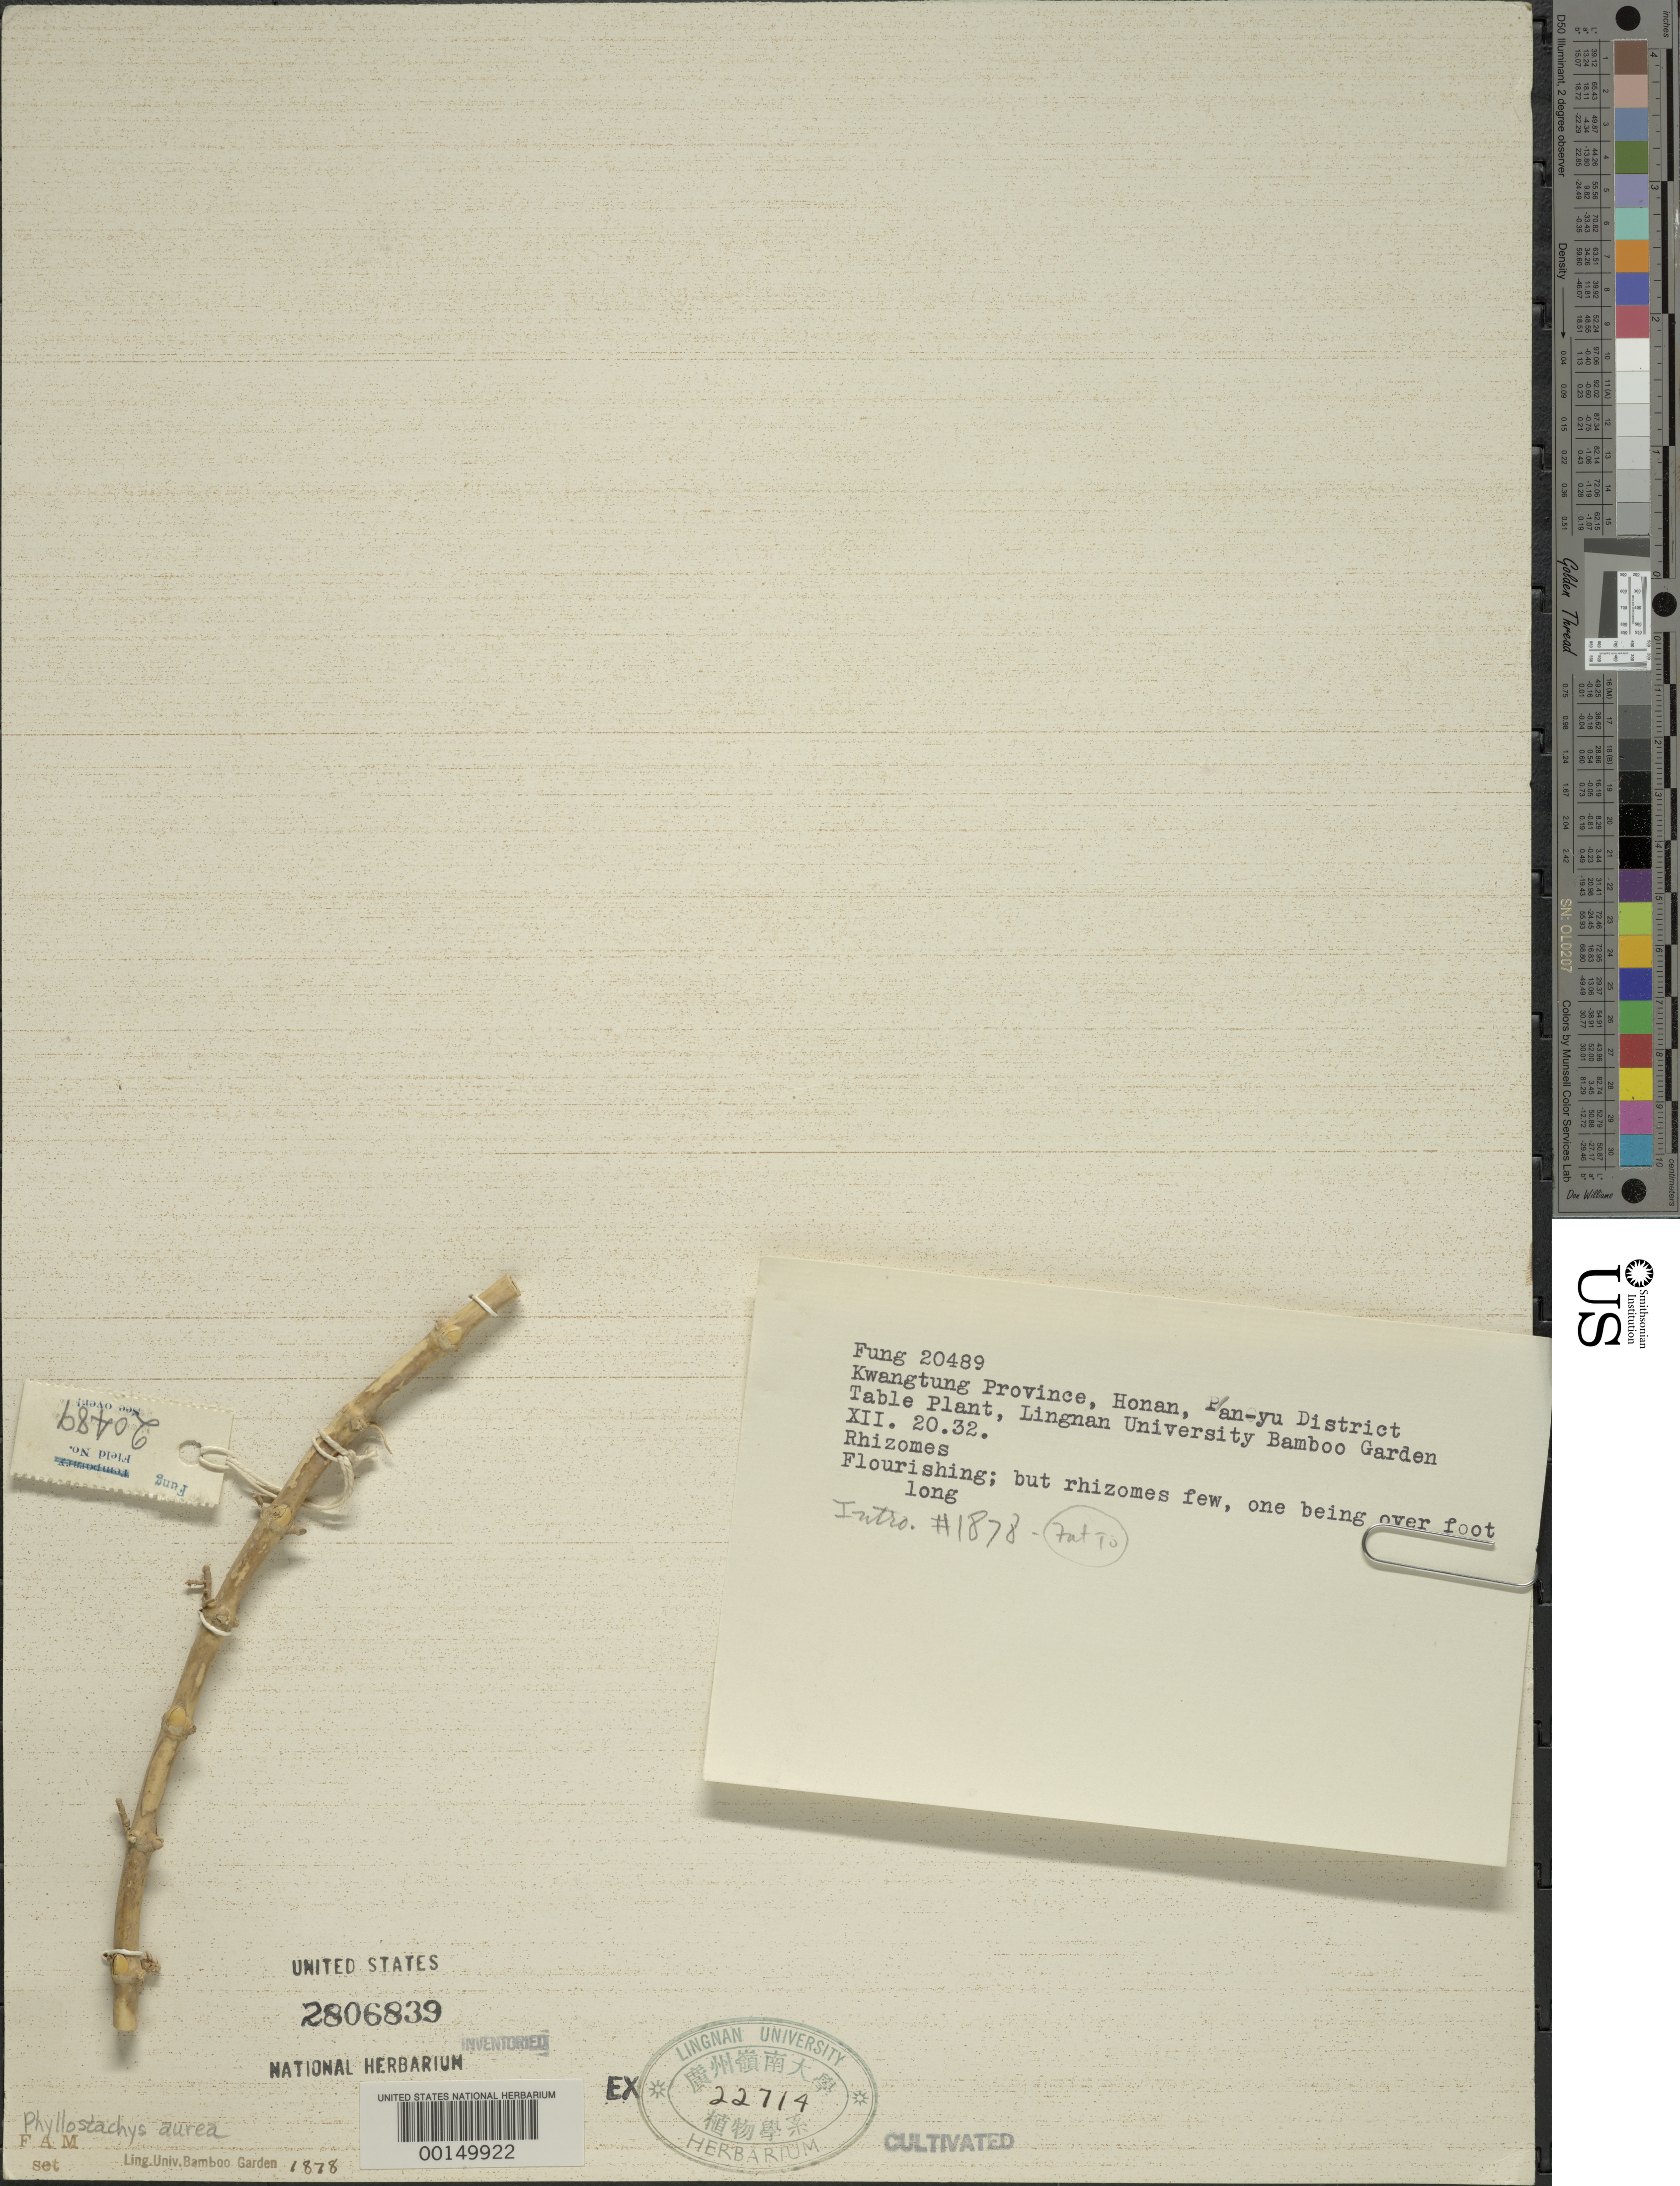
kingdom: Plantae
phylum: Tracheophyta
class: Liliopsida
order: Poales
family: Poaceae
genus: Phyllostachys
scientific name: Phyllostachys aurea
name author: Rivière & C. Rivière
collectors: H. L. Fung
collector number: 20489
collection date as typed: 20 Dec 1932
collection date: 1932-12-20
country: China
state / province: Guangdong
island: Honam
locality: Honan, pan-yu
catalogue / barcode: US 2806839